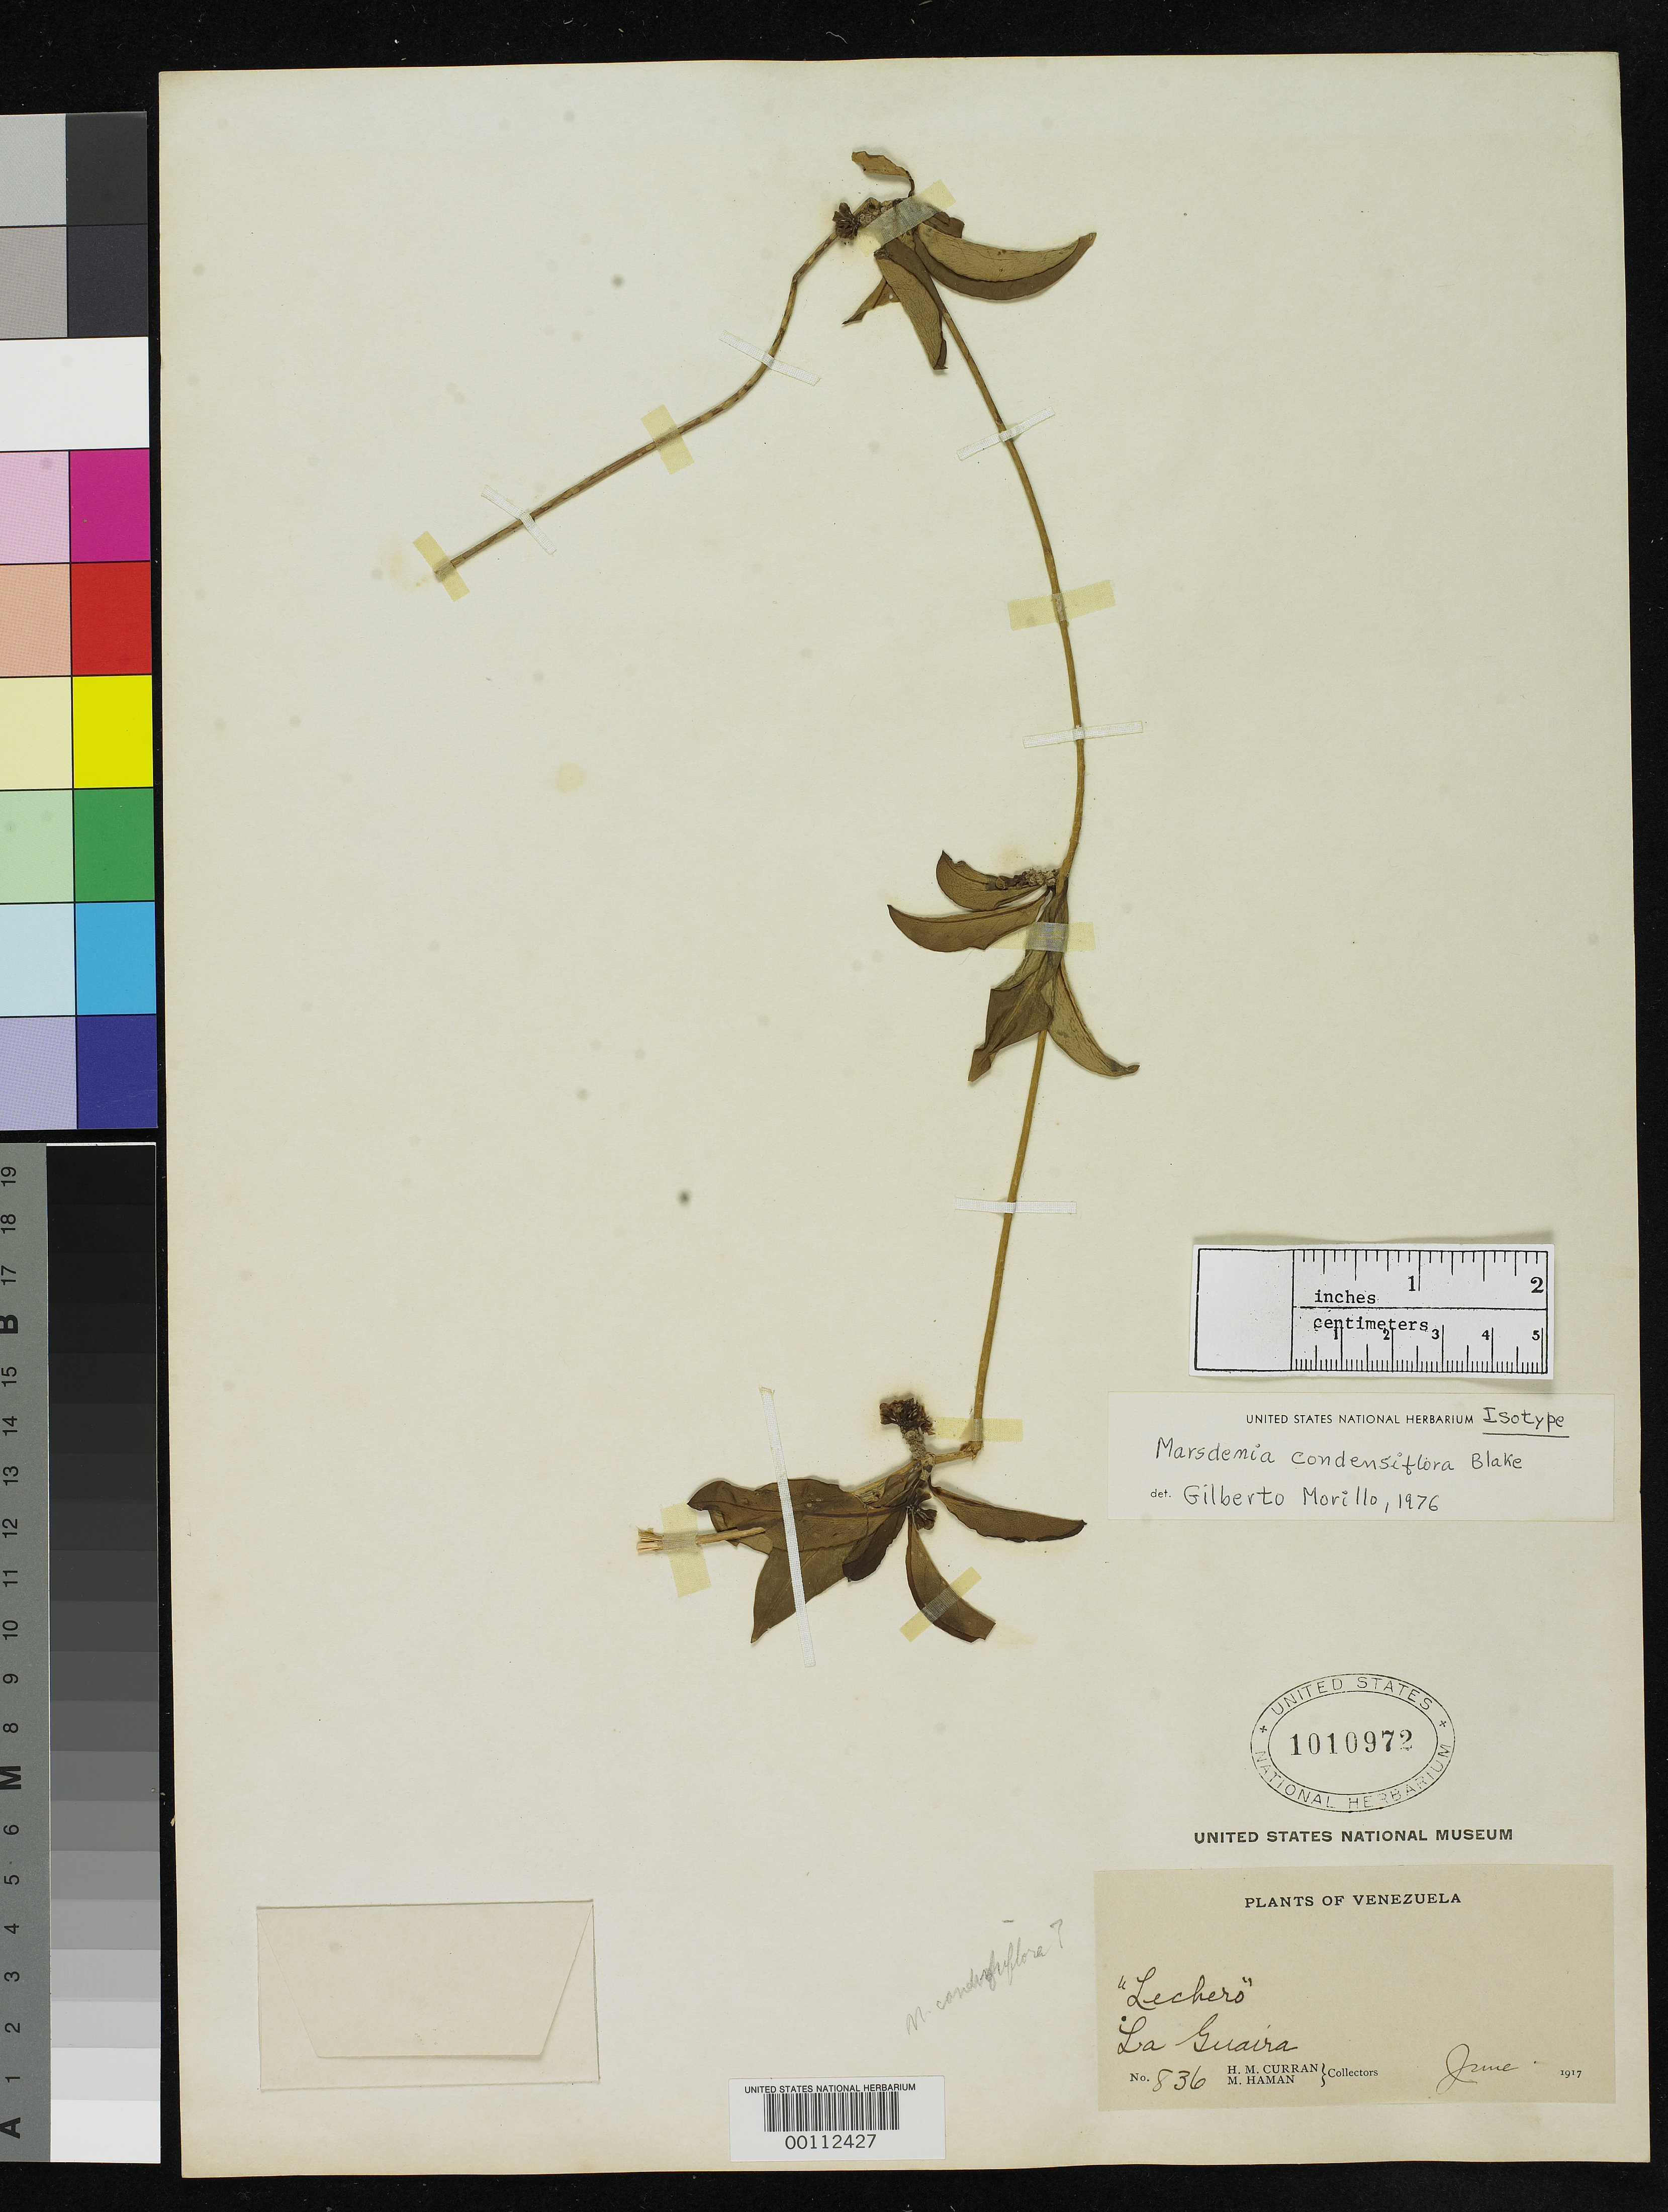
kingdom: Plantae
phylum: Tracheophyta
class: Magnoliopsida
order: Gentianales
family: Apocynaceae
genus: Marsdenia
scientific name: Marsdenia condensiflora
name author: S.F. Blake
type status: Isotype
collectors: H. M. Curran & M. Haman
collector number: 836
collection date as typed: Jun 1917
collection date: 1917-06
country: Venezuela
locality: "Lechero", La Guaira.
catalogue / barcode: US 1010972